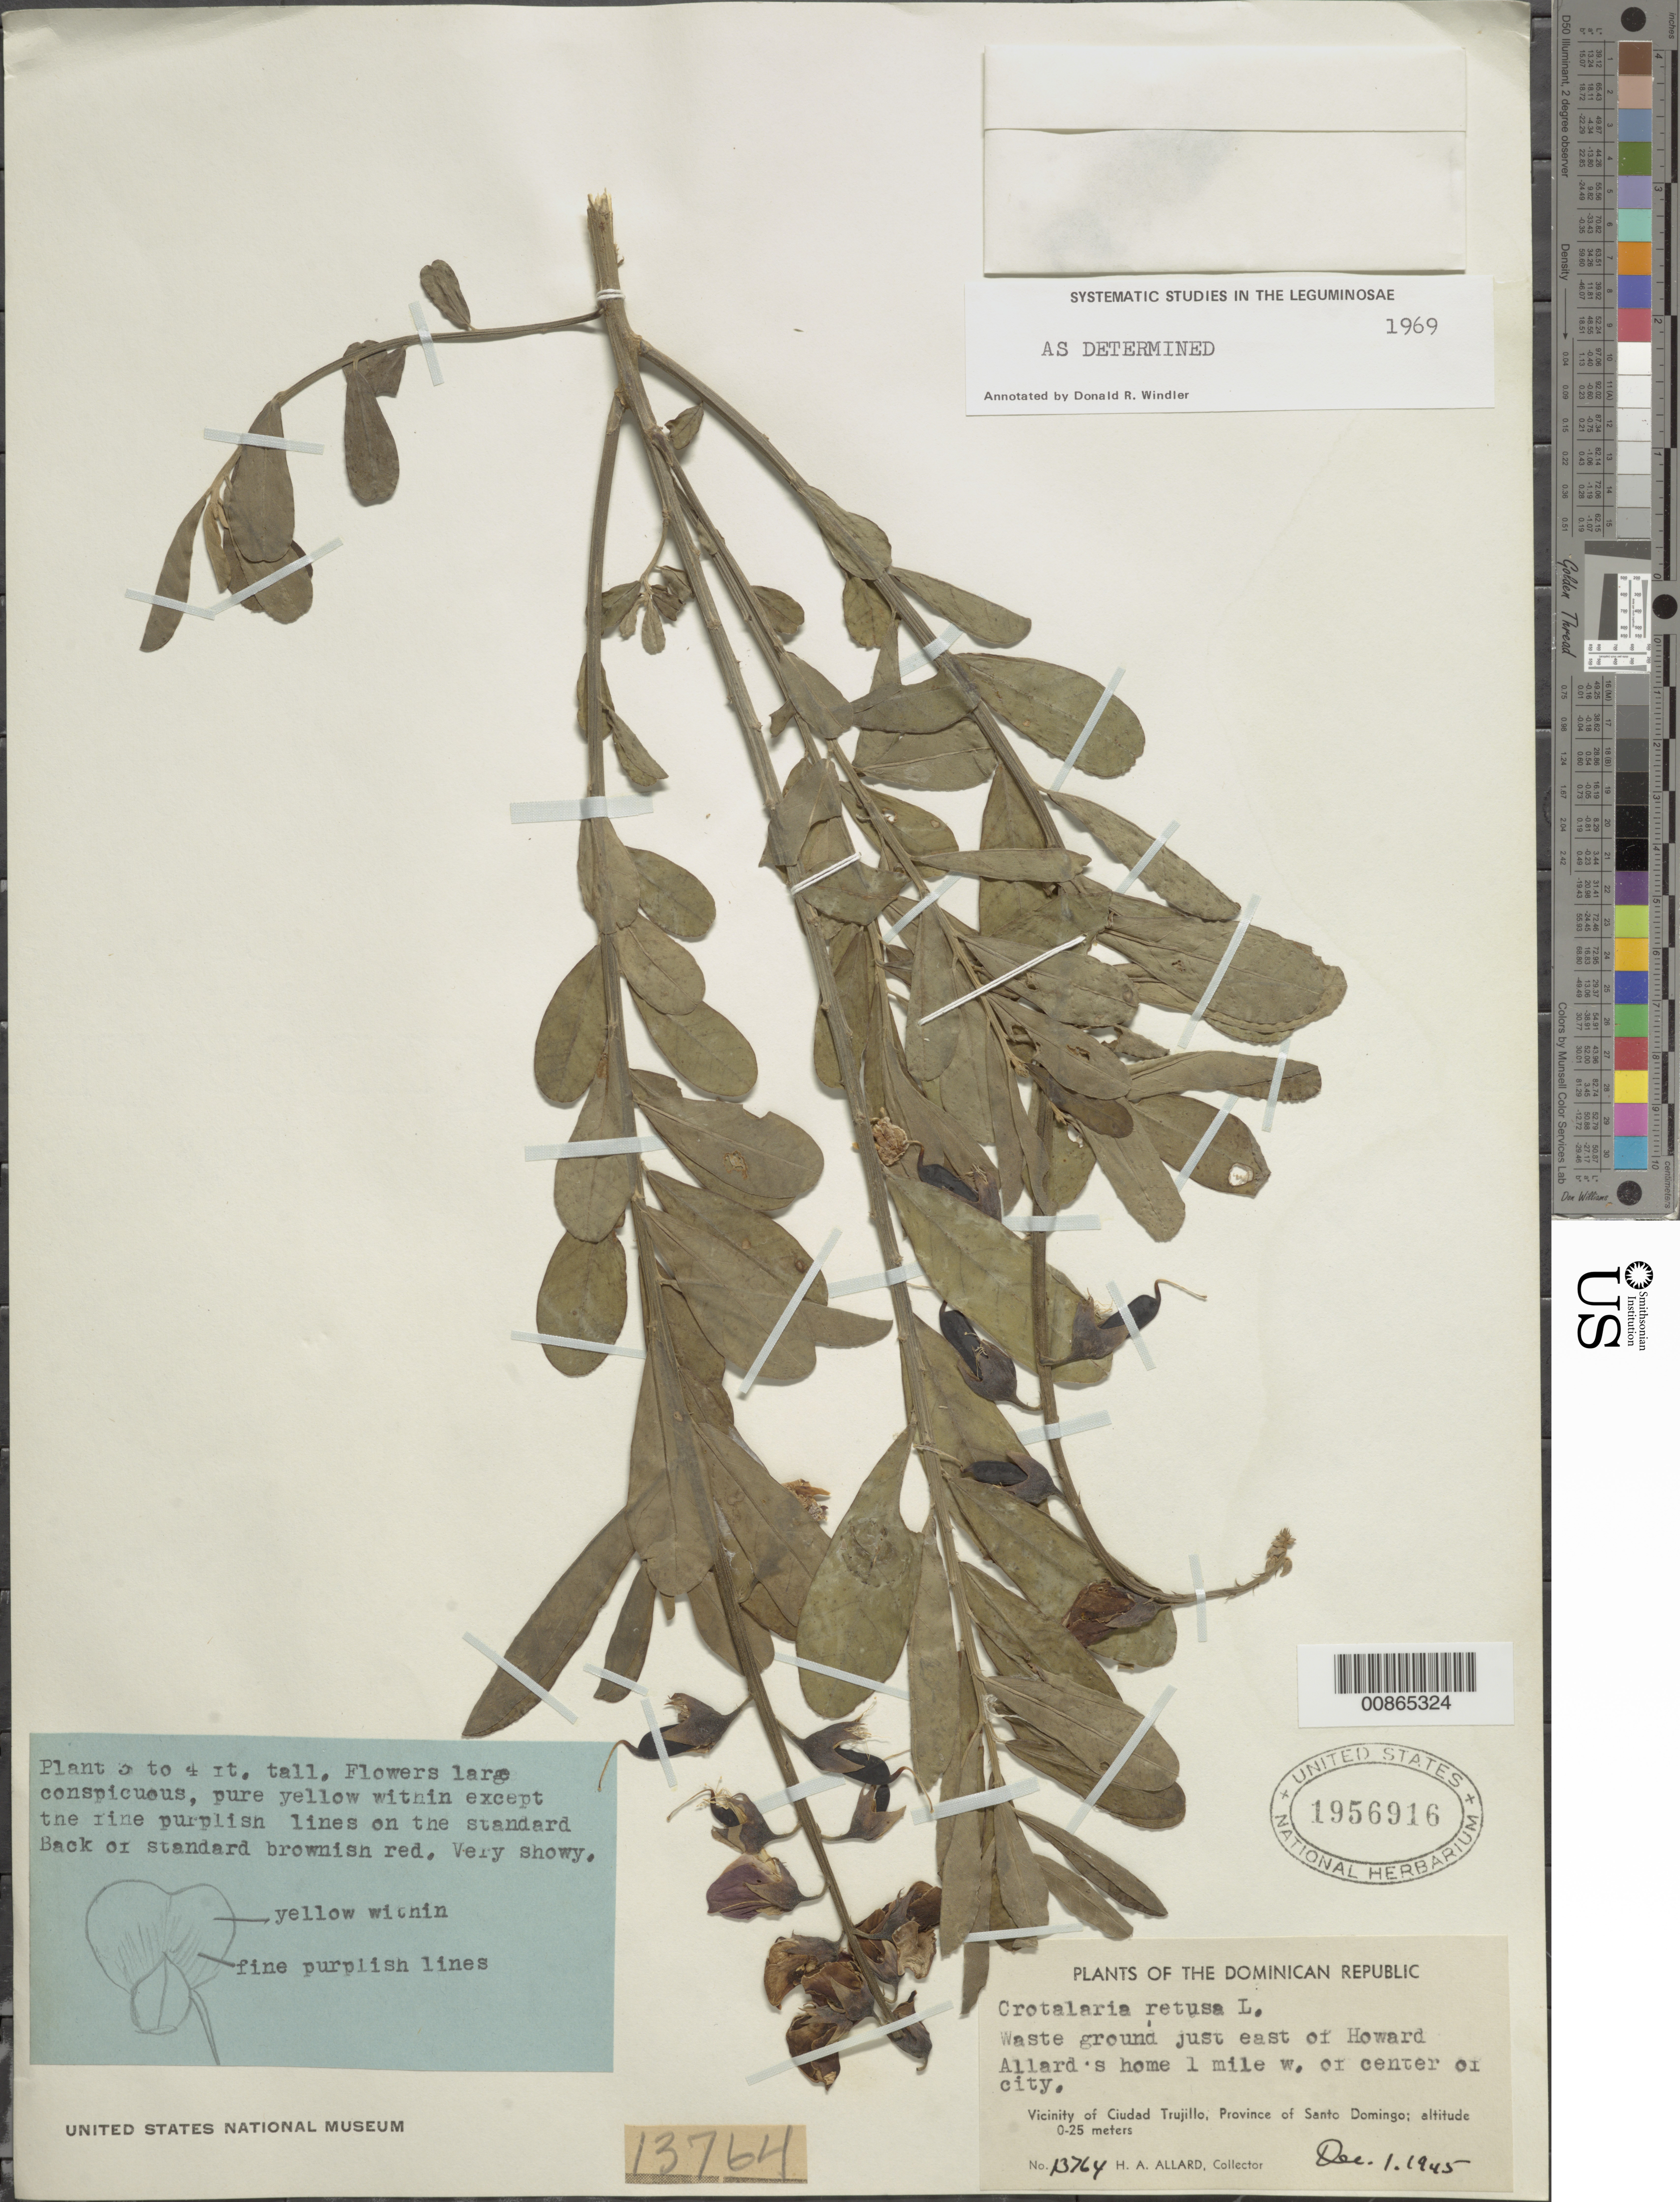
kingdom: Plantae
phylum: Tracheophyta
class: Magnoliopsida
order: Fabales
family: Fabaceae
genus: Crotalaria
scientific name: Crotalaria retusa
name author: L.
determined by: Windler, D. R.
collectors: H. A. Allard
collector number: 13764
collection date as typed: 01 Dec 1945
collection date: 1945-12-01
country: Dominican Republic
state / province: Distrito Nacional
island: Hispaniola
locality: Vicinity of Ciudad Trujillo, Province of Santo Domingo (obsolete). Waste ground just east of Howard Allard's home, 1 mi. W of center of city.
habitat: Waste ground.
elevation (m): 0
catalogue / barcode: US 1956916